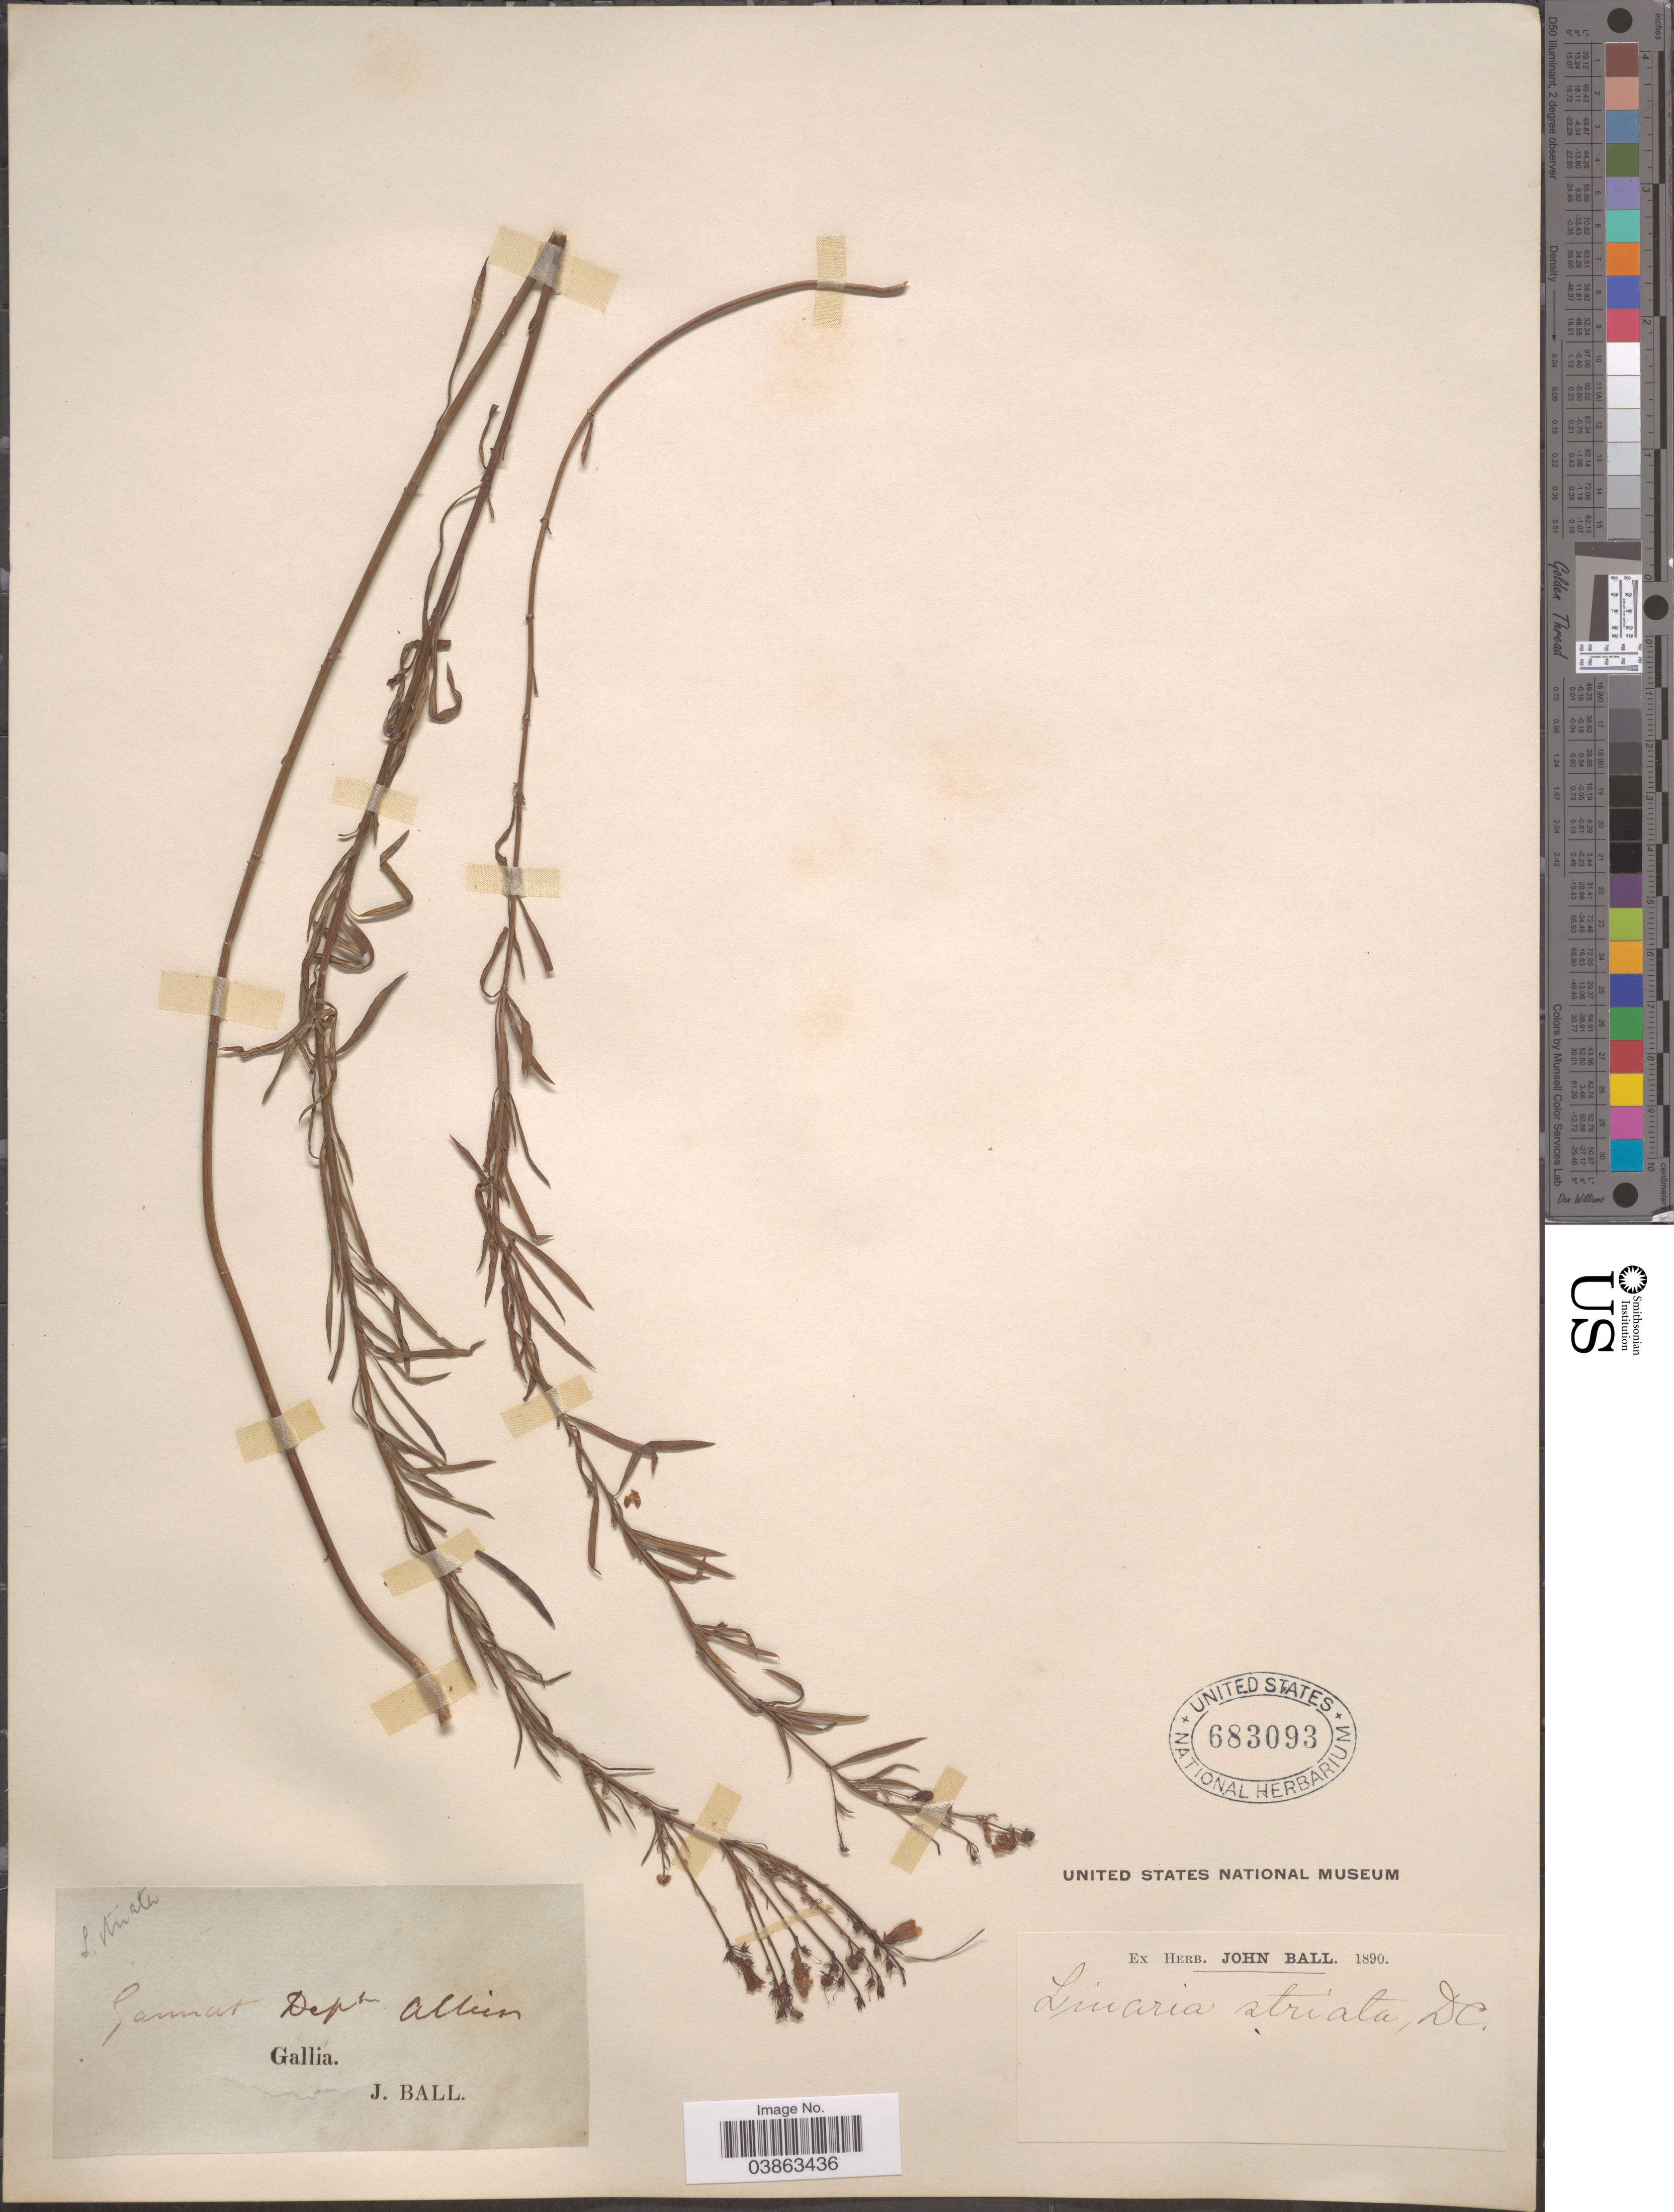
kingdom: Plantae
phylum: Tracheophyta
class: Magnoliopsida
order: Lamiales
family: Plantaginaceae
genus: Linaria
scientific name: Linaria striata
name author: (Lam.) DC.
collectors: J. Ball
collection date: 1890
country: France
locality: Gamat Dept. Allien. Gallia.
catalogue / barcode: US 683093